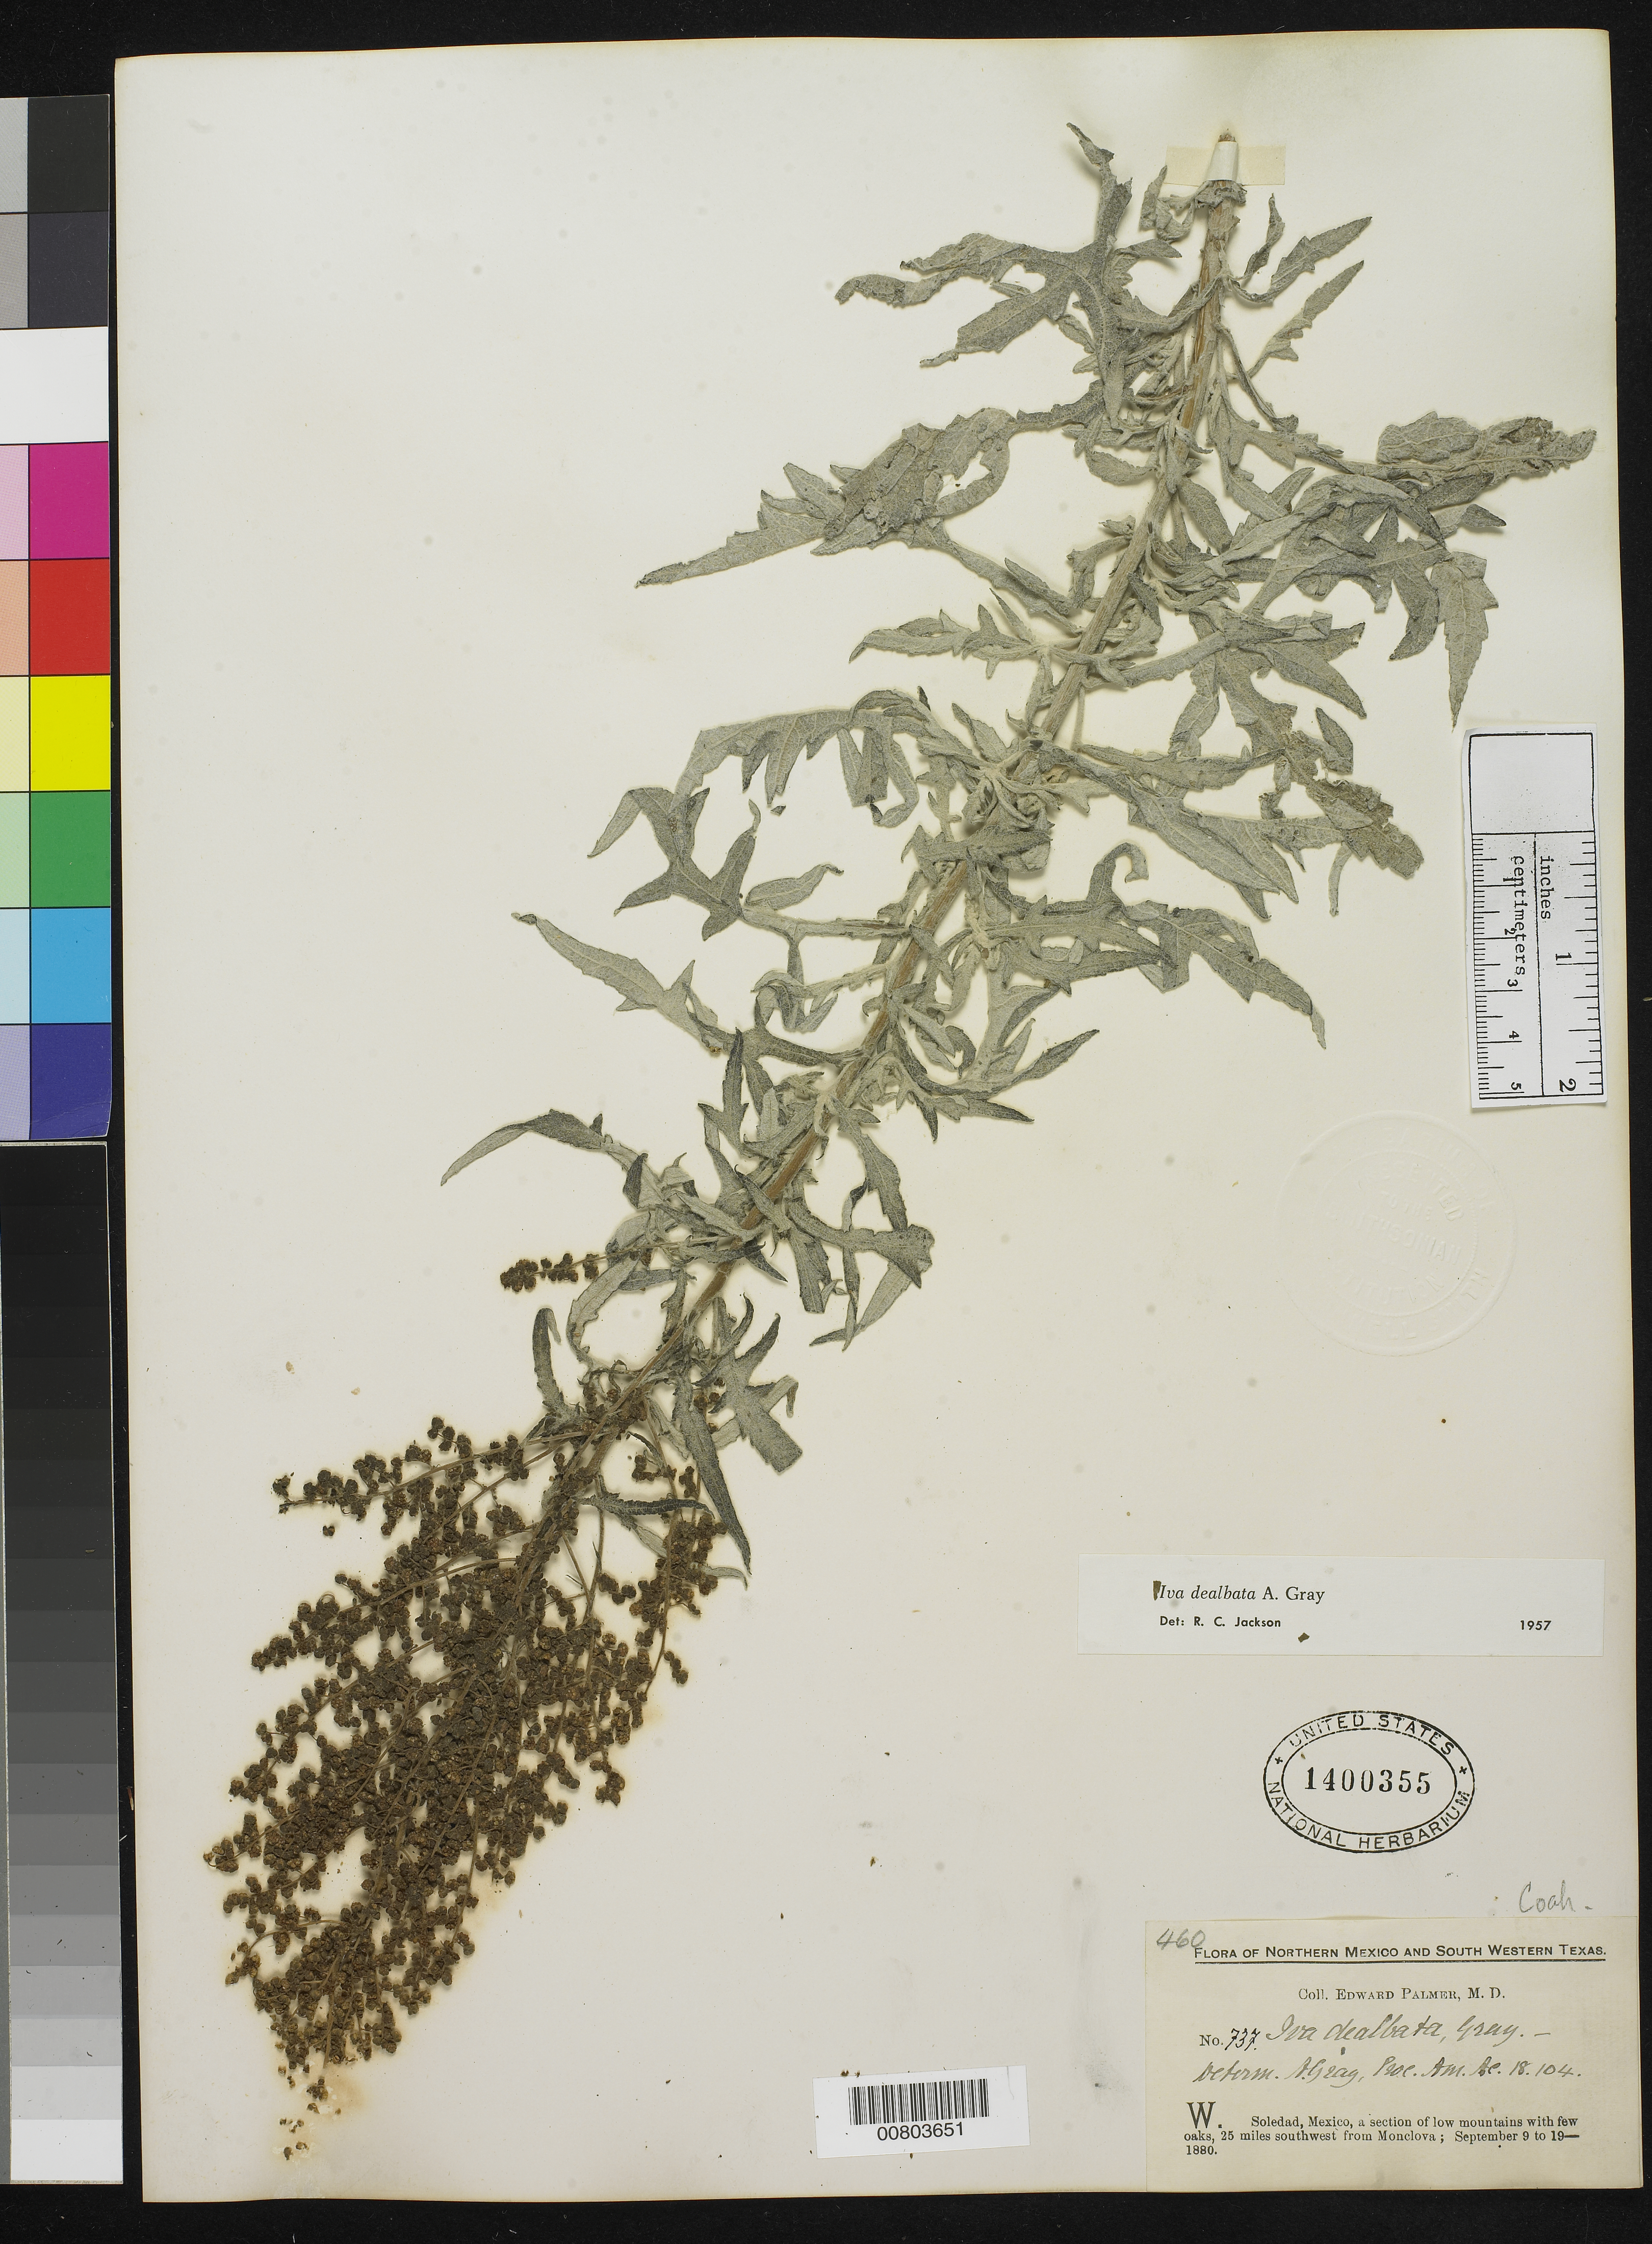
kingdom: Plantae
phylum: Tracheophyta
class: Magnoliopsida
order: Asterales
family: Asteraceae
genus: Iva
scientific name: Iva dealbata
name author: A. Gray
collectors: E. Palmer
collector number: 737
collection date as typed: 09 Sep 1880 to 19 Sep 1880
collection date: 1880-09-09/1880-09-19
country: Mexico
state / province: Coahuila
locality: W. Soledad, Coahuila, 25 miles southwest from Monclova.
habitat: A section of low mountains with few Oaks.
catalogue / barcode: US 1400355